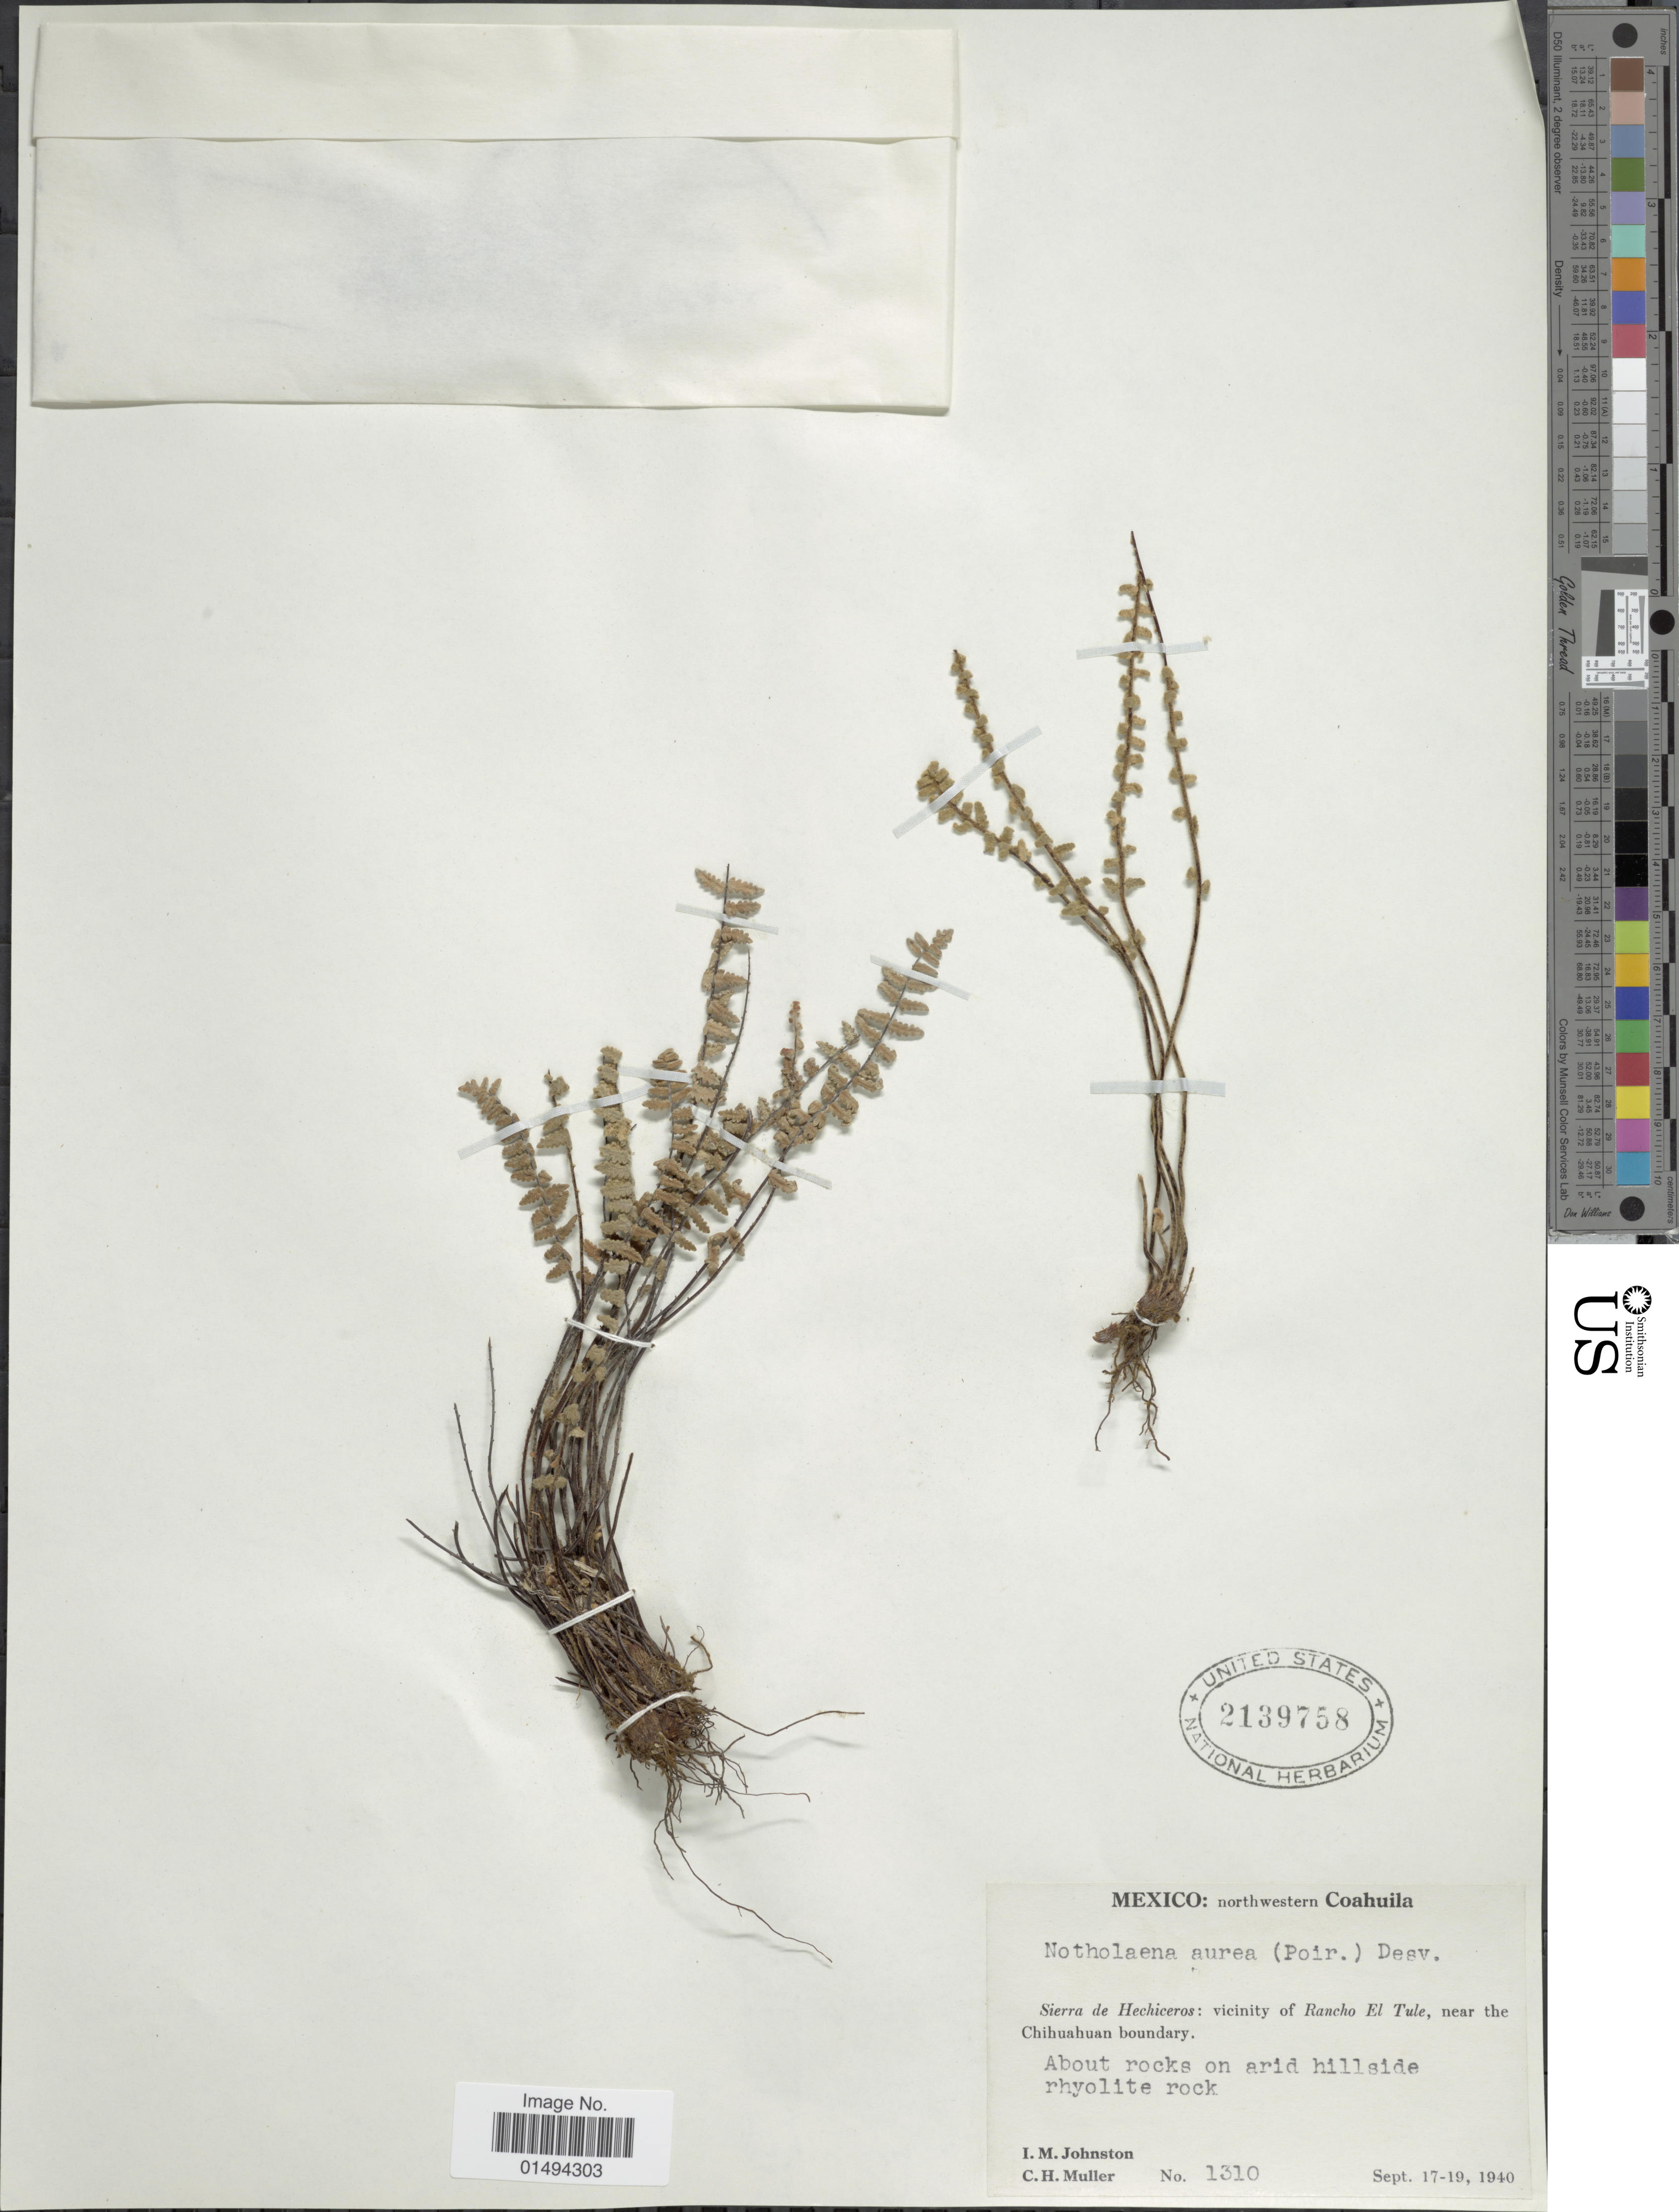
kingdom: Plantae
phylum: Tracheophyta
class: Polypodiopsida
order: Polypodiales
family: Pteridaceae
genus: Myriopteris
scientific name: Myriopteris aurea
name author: (Poir.) Grusz & Windham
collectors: I.M. Johnston & C. H. Müller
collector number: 1310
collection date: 1940-09-17/1940-09-19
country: Mexico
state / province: Coahuila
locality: Northwestern Coahuila, Sierra de Hechiceros: vicinity of Rancho El Tule, near Chihuahuan boundary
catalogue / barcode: US 2139758